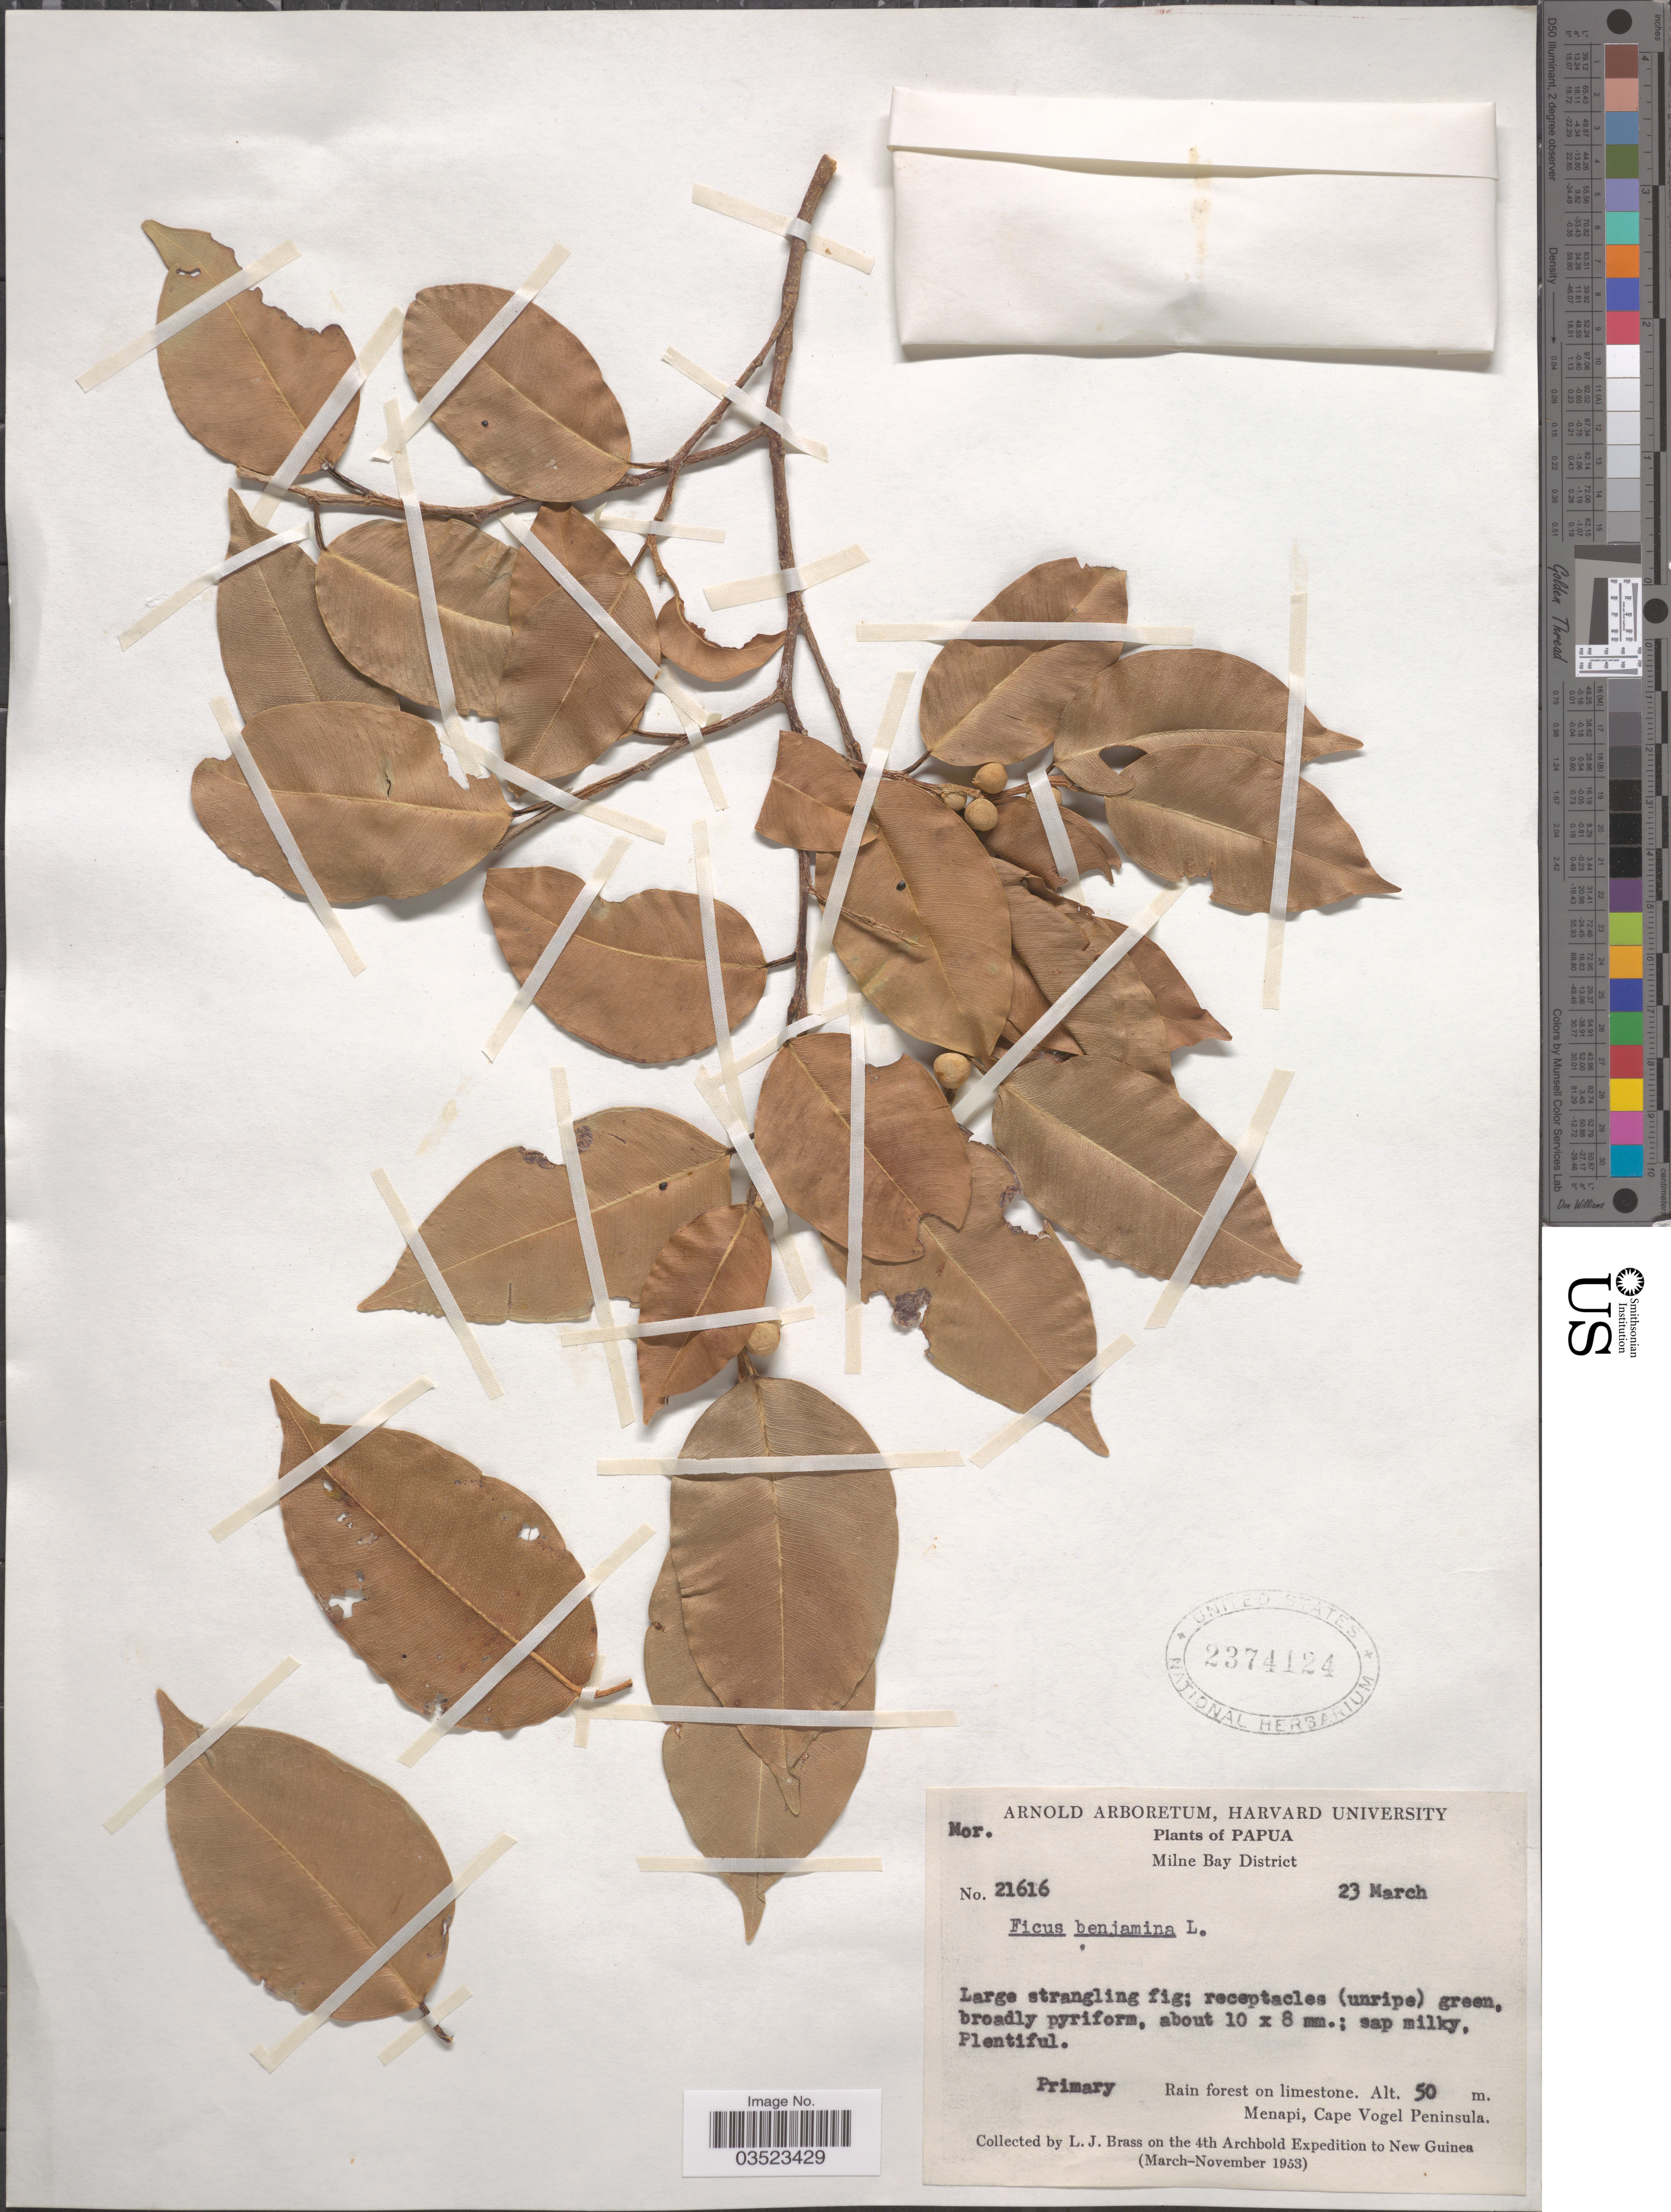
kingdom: Plantae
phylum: Tracheophyta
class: Magnoliopsida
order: Rosales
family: Moraceae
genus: Ficus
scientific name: Ficus benjamina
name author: L.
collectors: L. J. Brass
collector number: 21616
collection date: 1953-03-23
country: Papua New Guinea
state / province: Milne Bay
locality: Papua. Milne Bay District. Primary Rain forest on limestone. Menapi, Cape Vogel Peninsula. New Guinea.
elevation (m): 50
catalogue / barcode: US 2374124